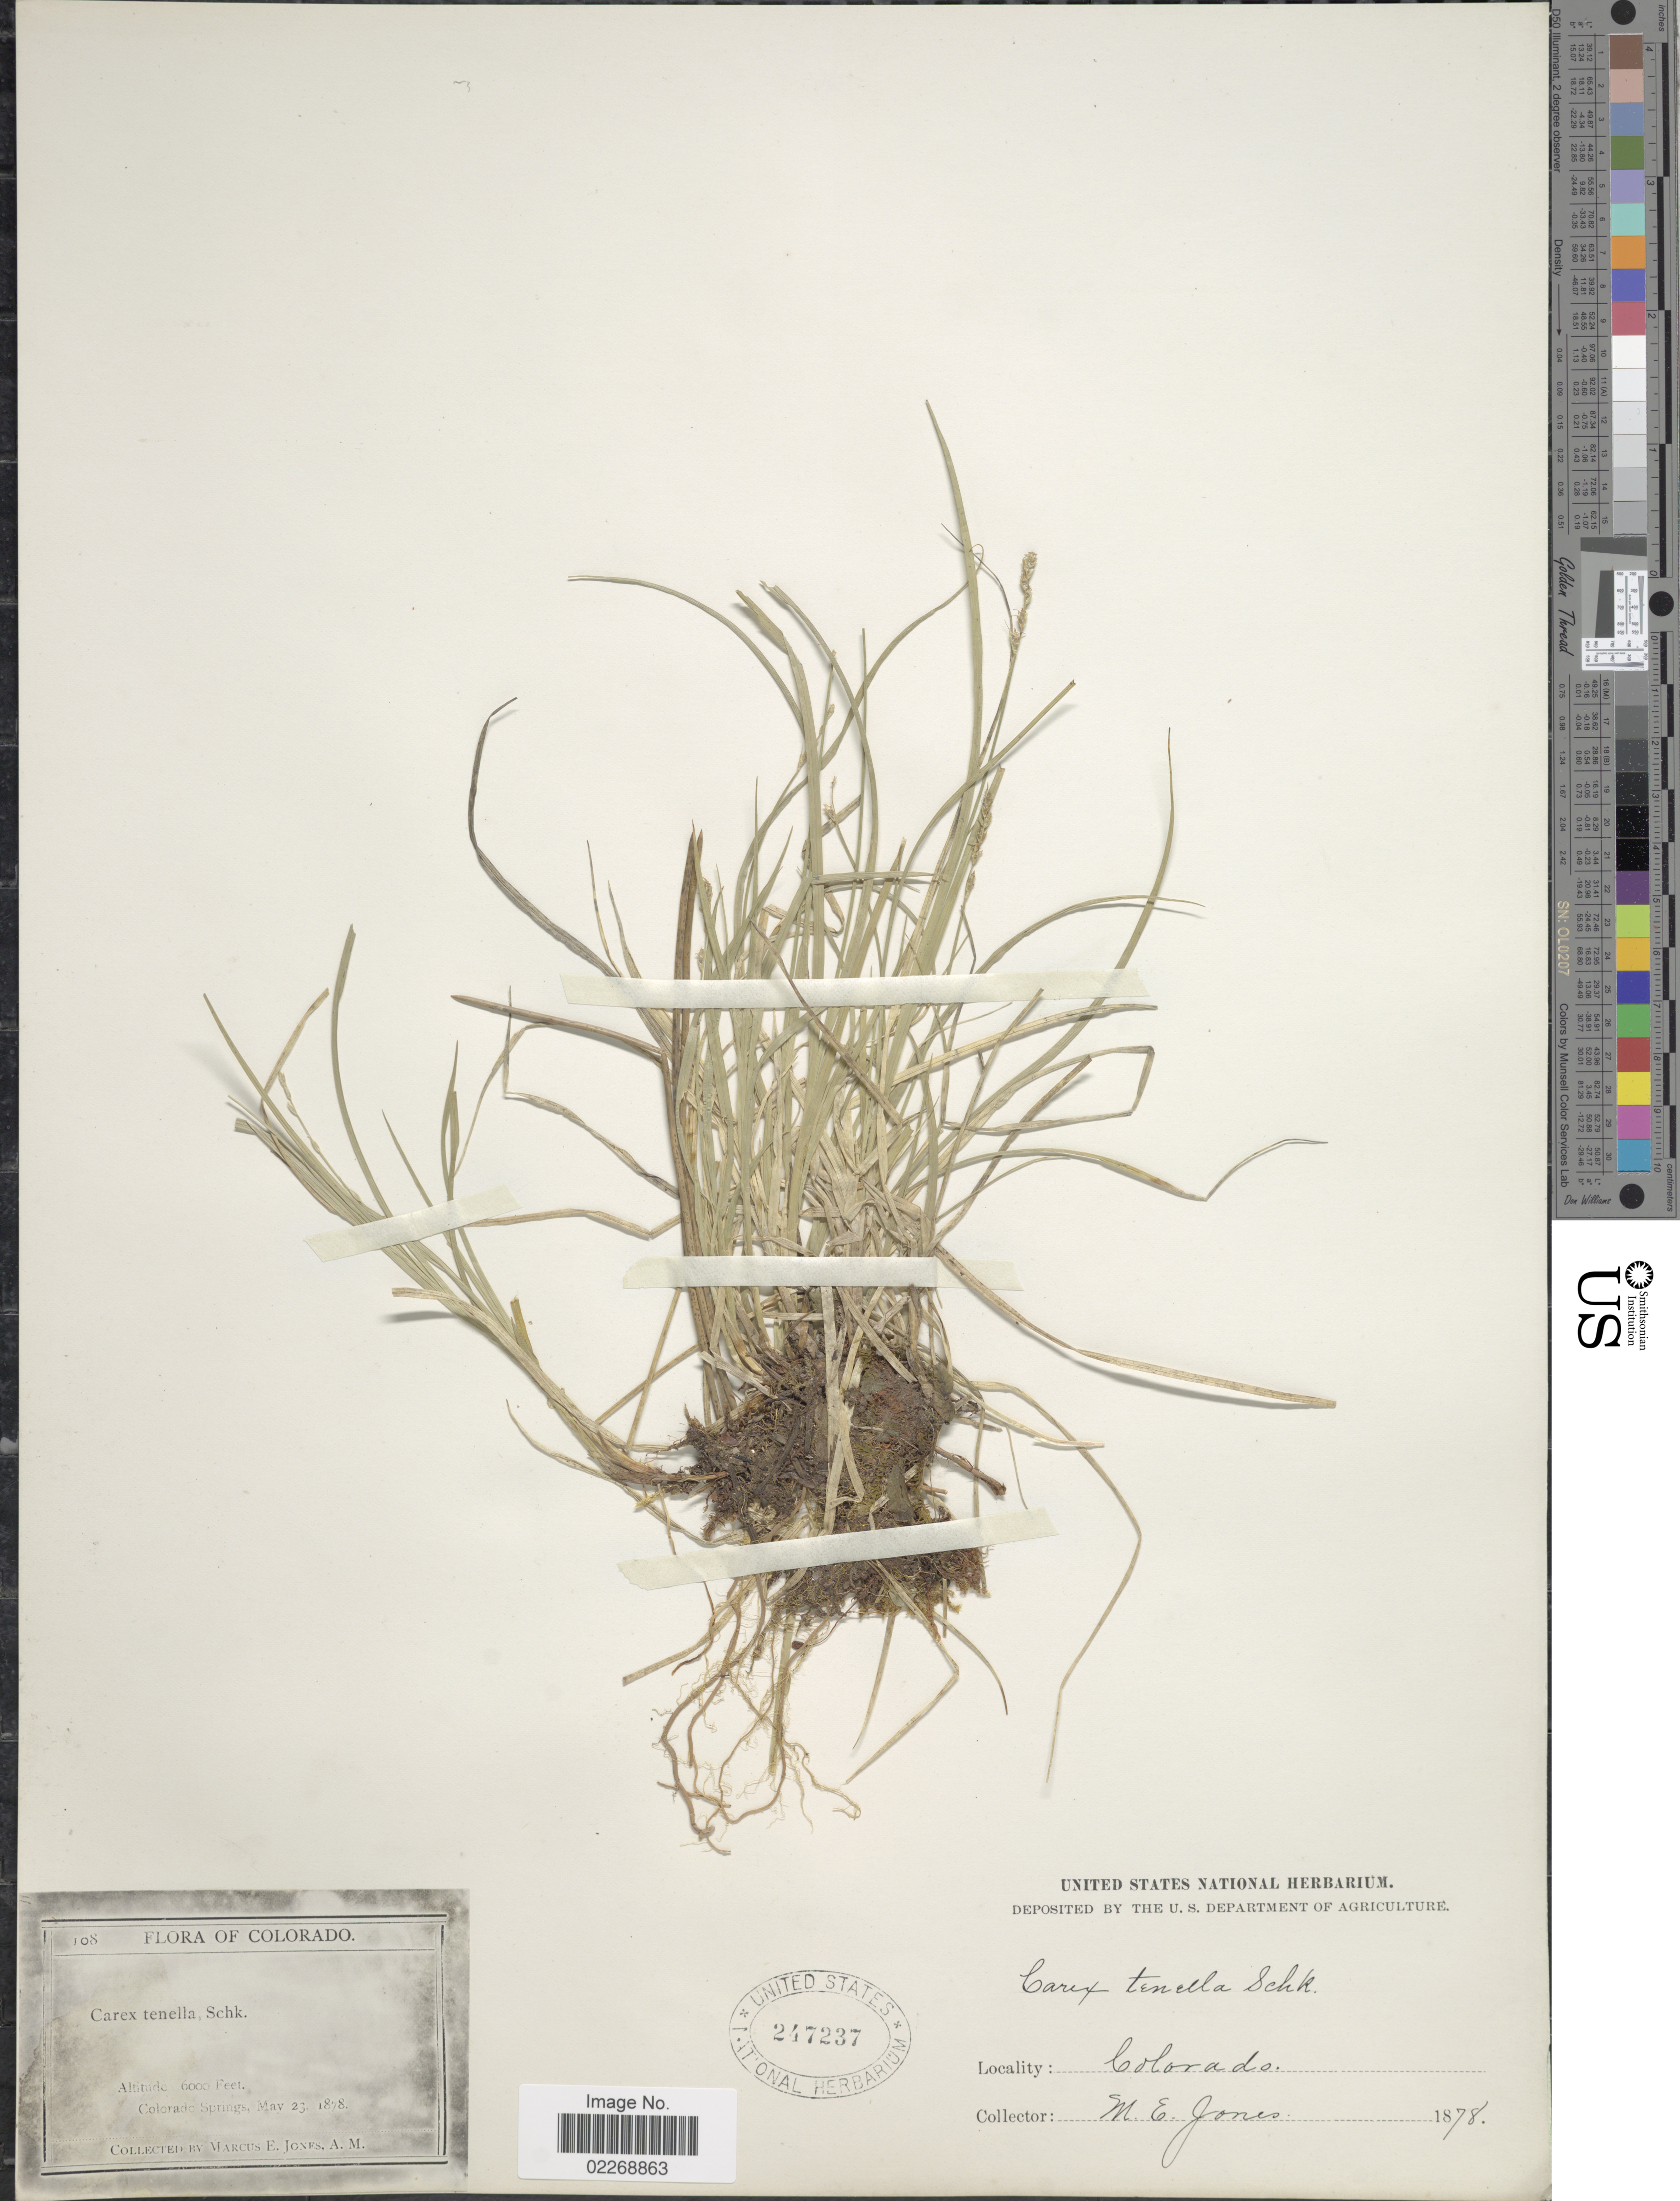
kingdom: Plantae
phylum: Tracheophyta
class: Liliopsida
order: Poales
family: Cyperaceae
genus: Carex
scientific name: Carex disperma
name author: Dewey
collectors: M. E. Jones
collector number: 108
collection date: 1878-05-23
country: United States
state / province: Colorado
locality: Colorado Springs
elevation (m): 1829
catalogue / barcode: US 247237